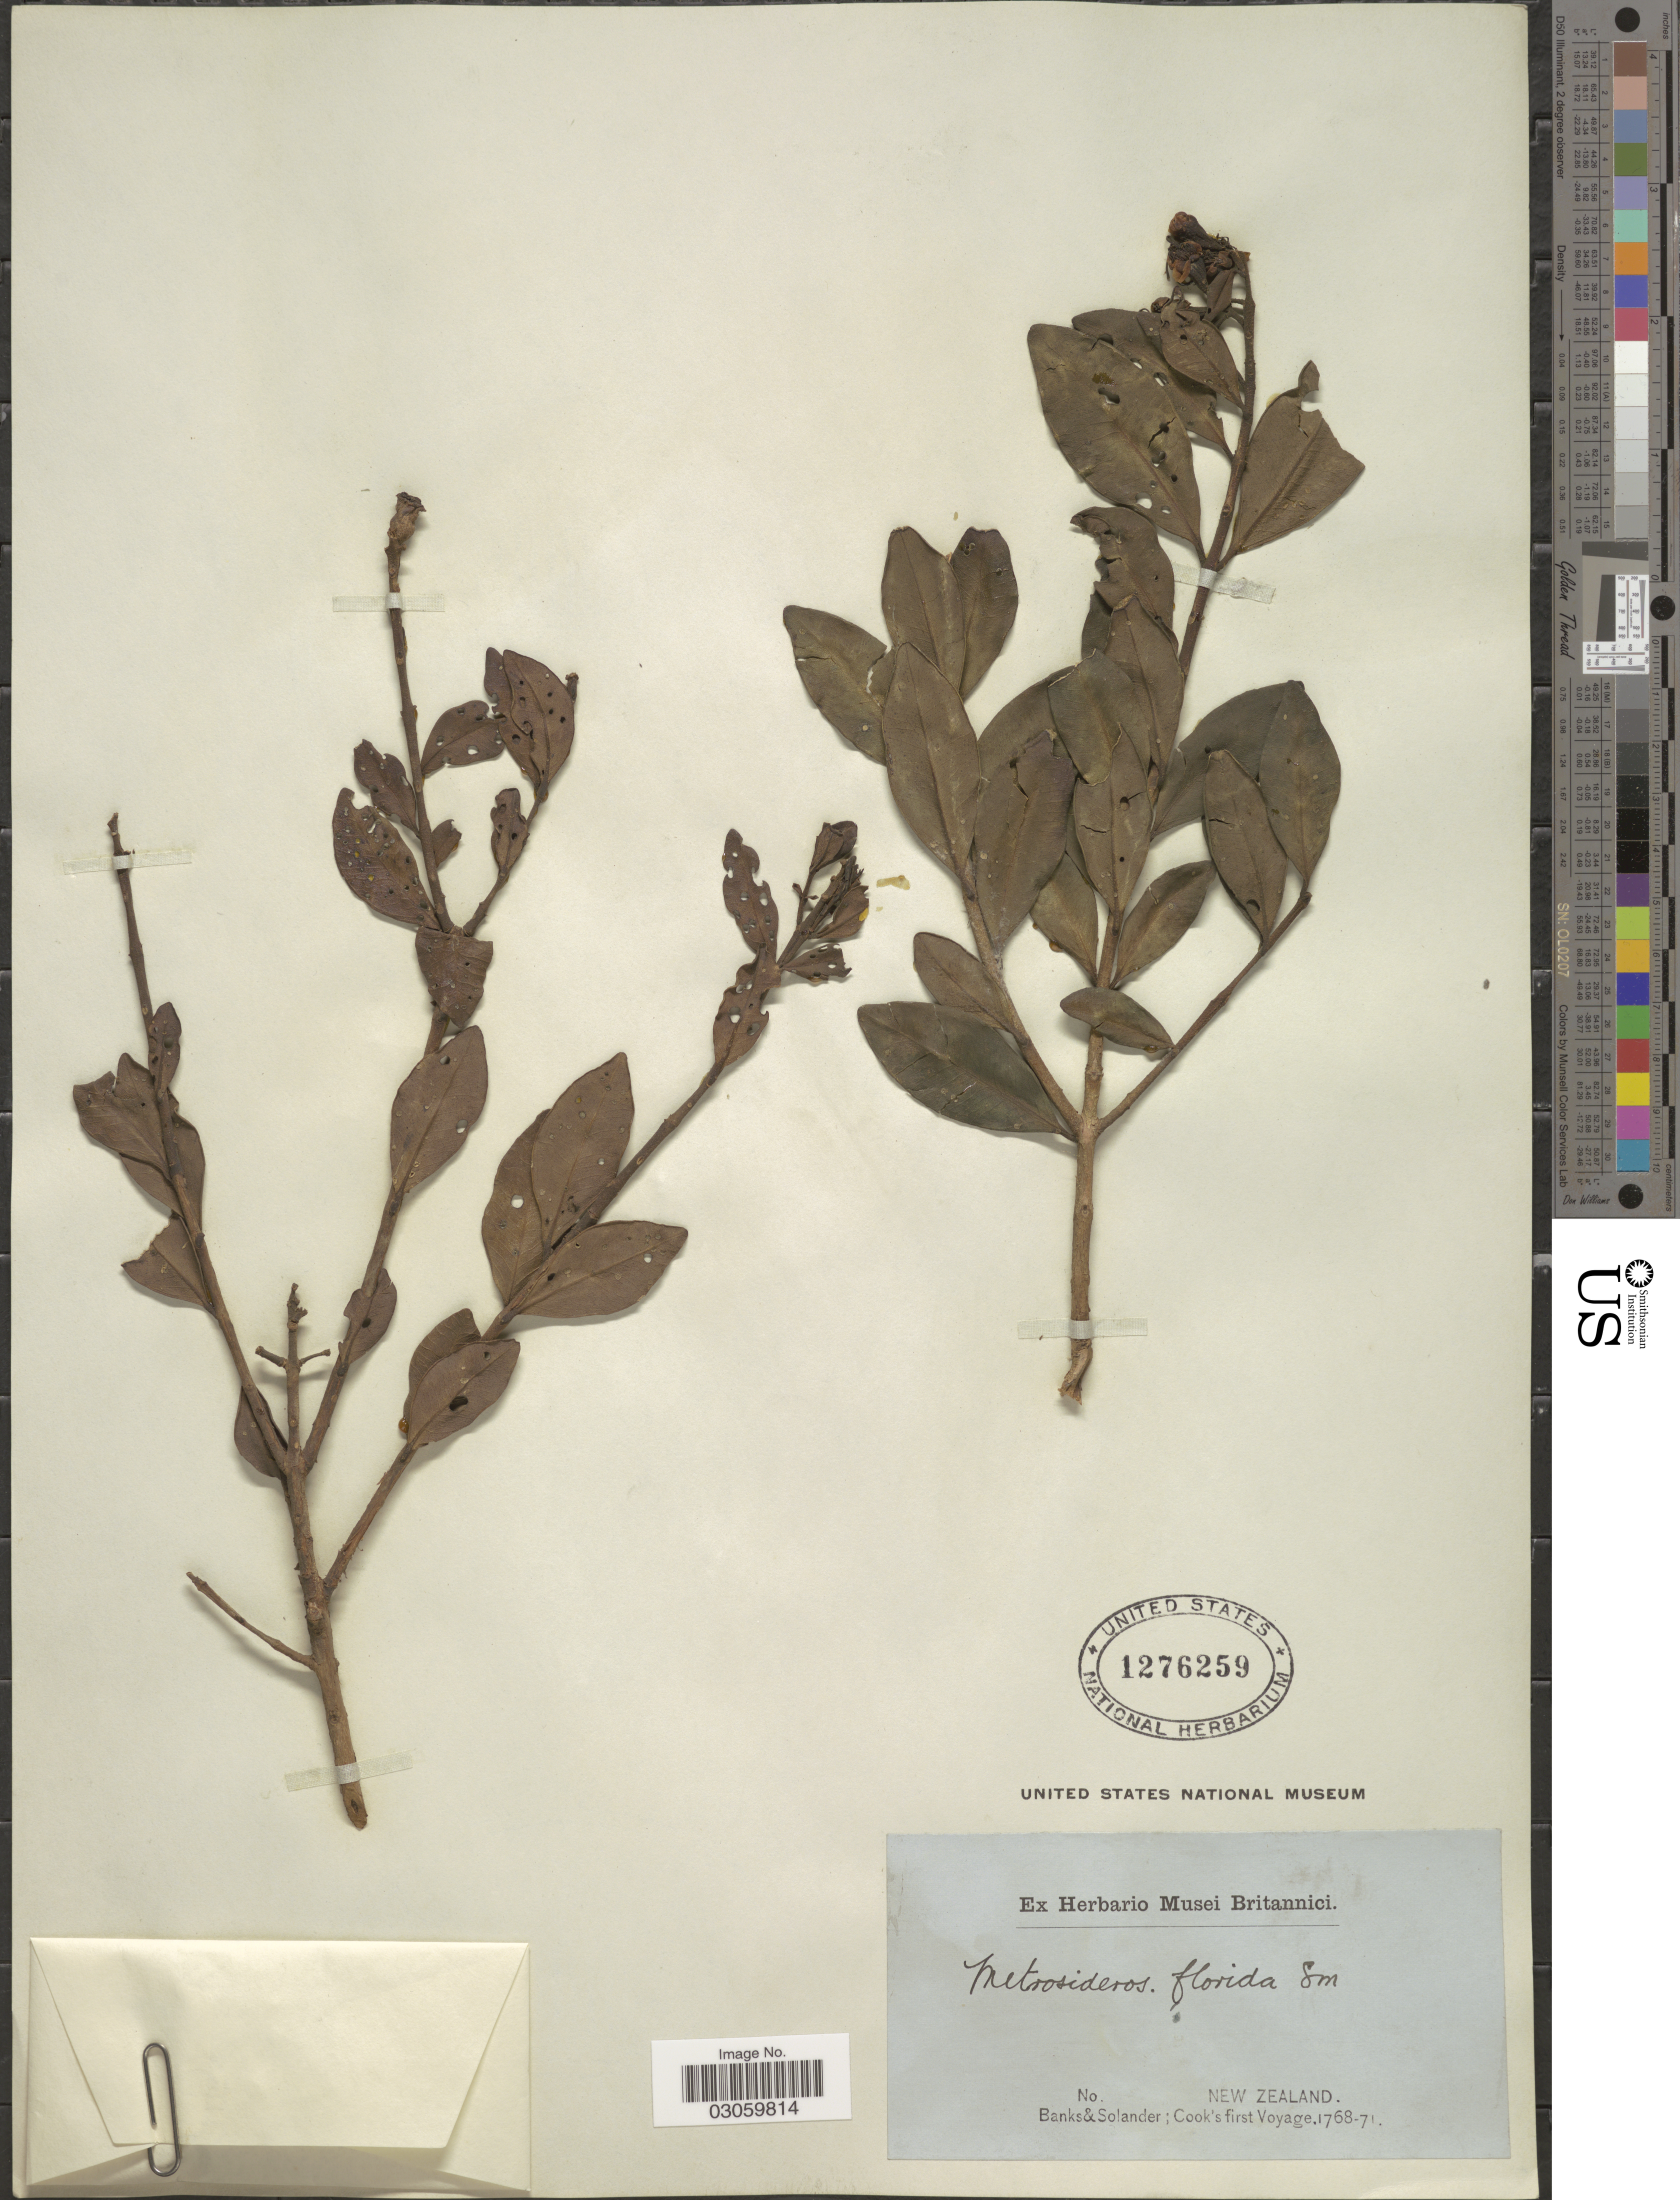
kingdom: Plantae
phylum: Tracheophyta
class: Magnoliopsida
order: Myrtales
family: Myrtaceae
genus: Metrosideros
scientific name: Metrosideros scandens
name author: Banks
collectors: -- Banks & -- Solander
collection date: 1768/1771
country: New Zealand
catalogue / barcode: US 1276259